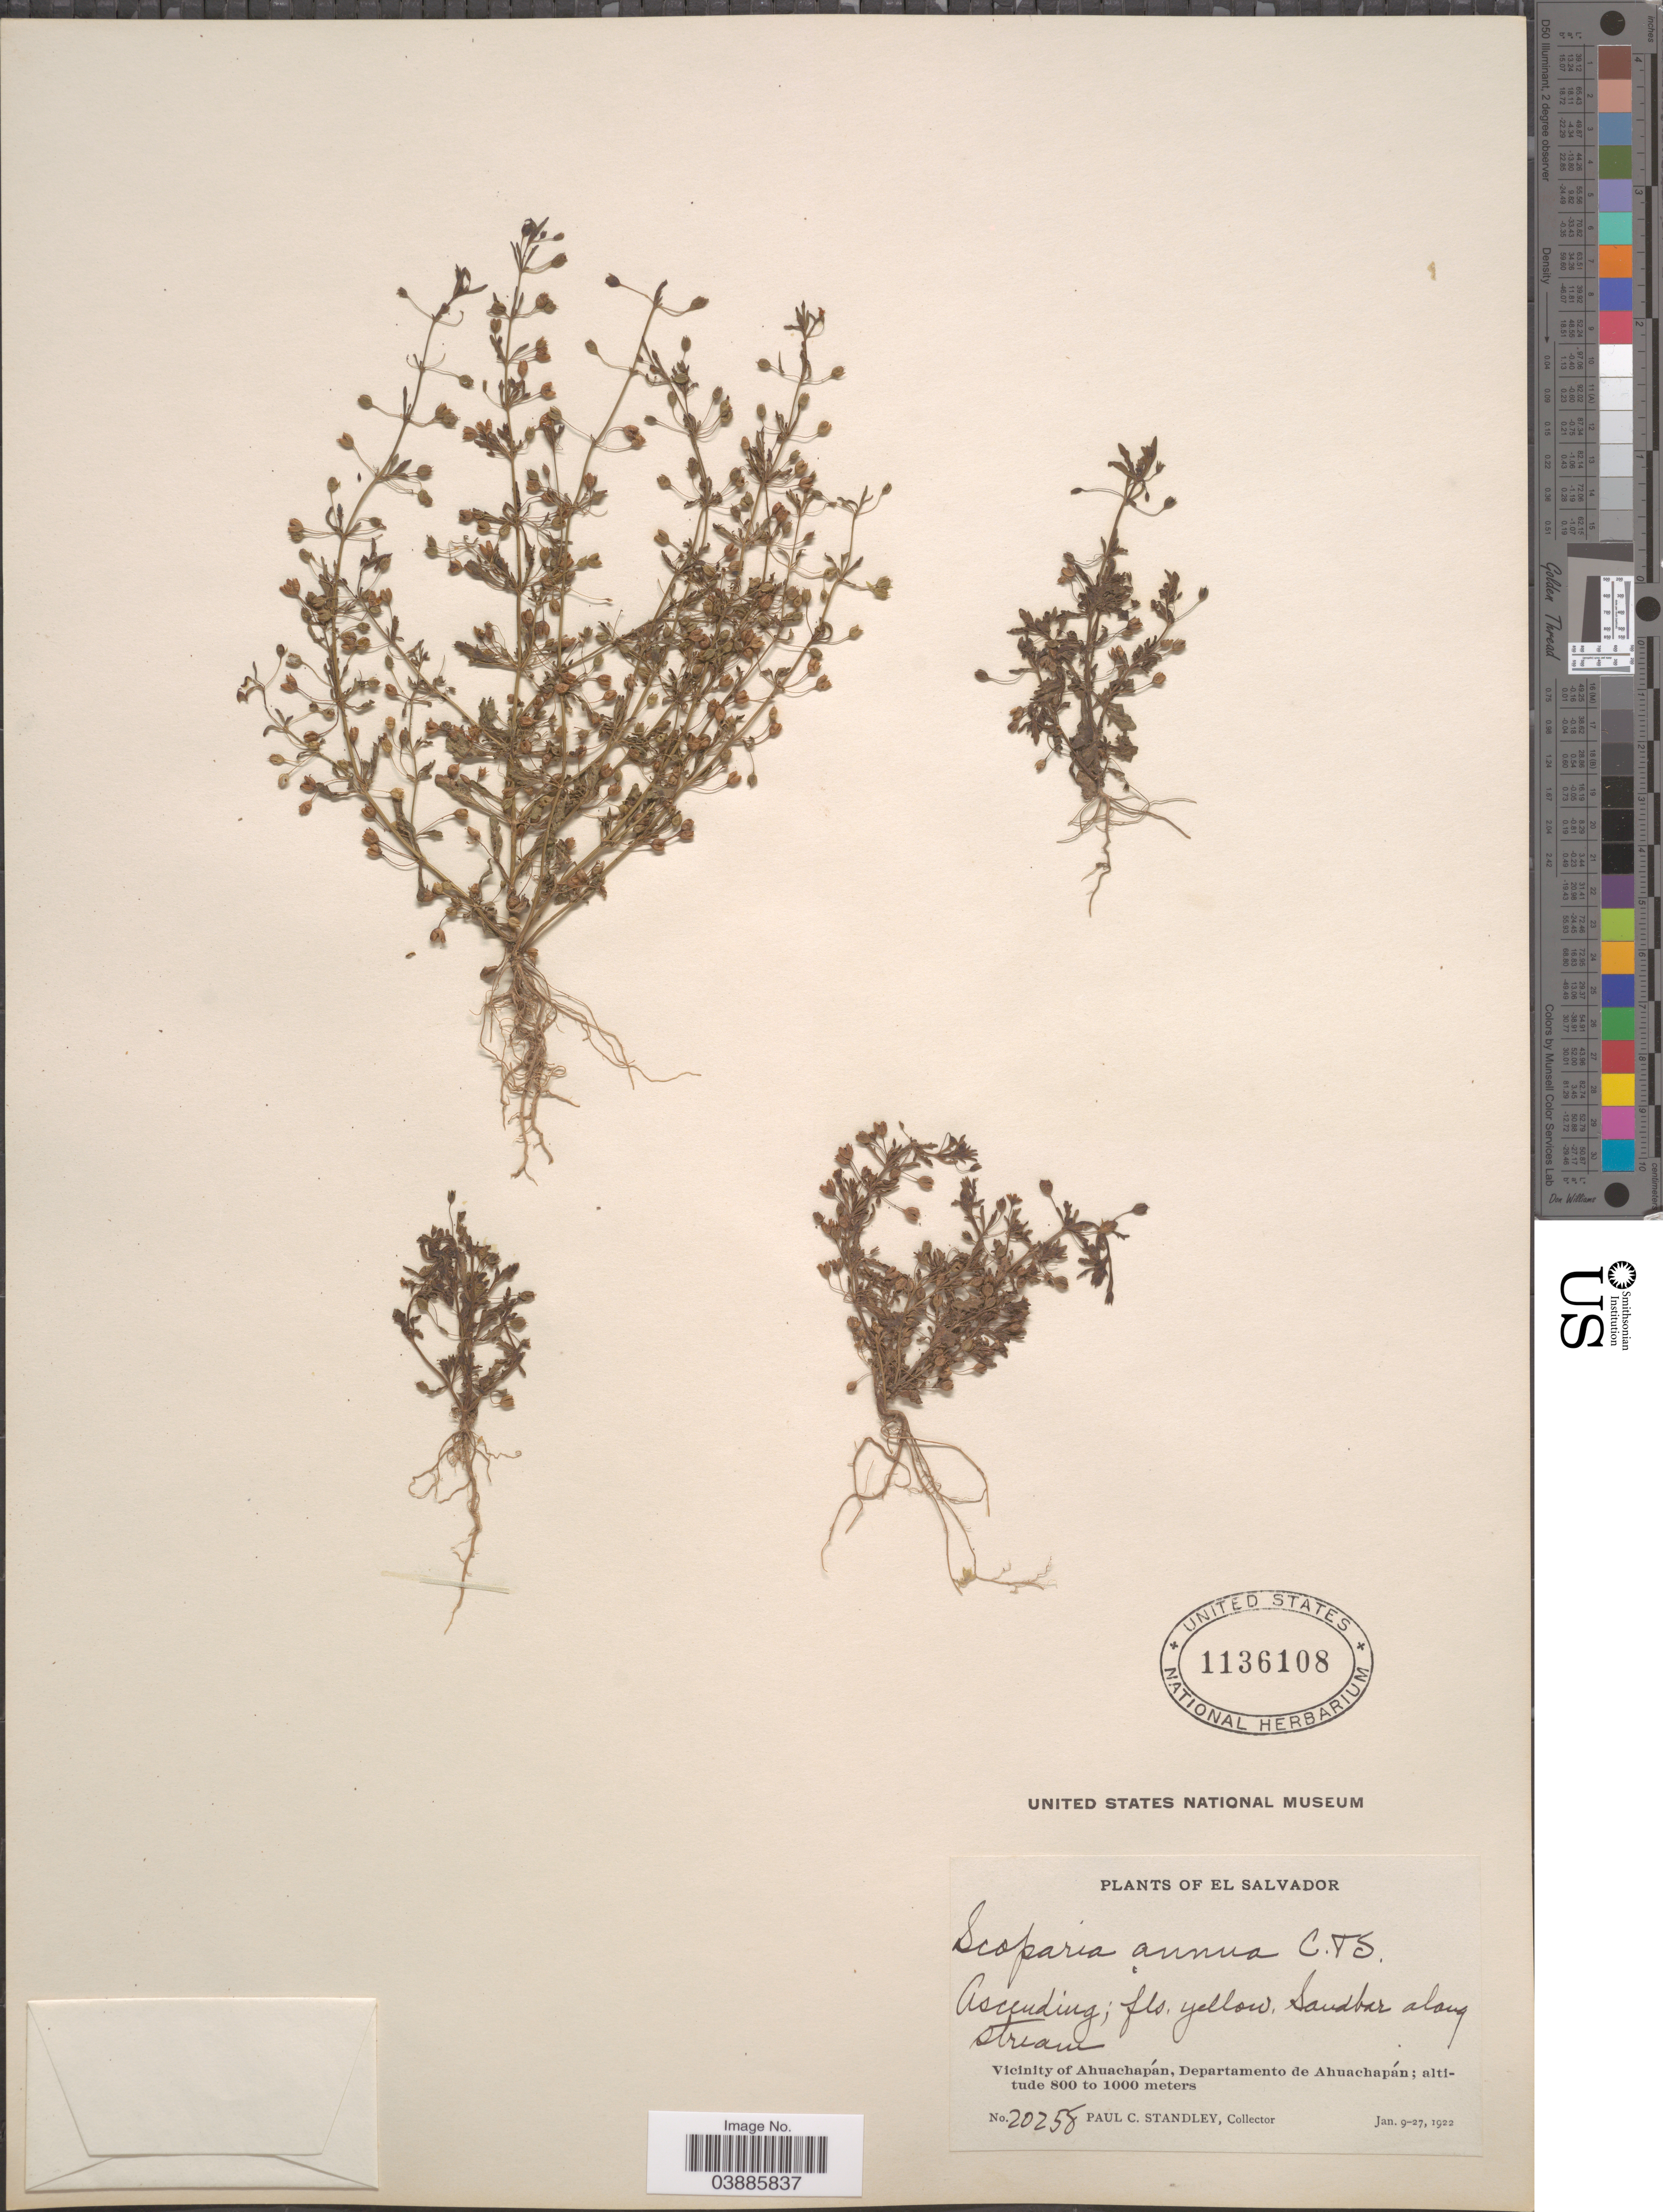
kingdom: Plantae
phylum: Tracheophyta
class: Magnoliopsida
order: Lamiales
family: Plantaginaceae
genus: Scoparia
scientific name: Scoparia annua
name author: Cham. ex Schltdl.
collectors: P. C. Standley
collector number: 20258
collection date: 1922-01-09/1922-01-27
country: El Salvador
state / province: Ahuachapan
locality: Sandbar along stream. Vicinity of Ahuachapán, Departamento de Ahuachapán.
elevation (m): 800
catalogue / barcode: US 1136108